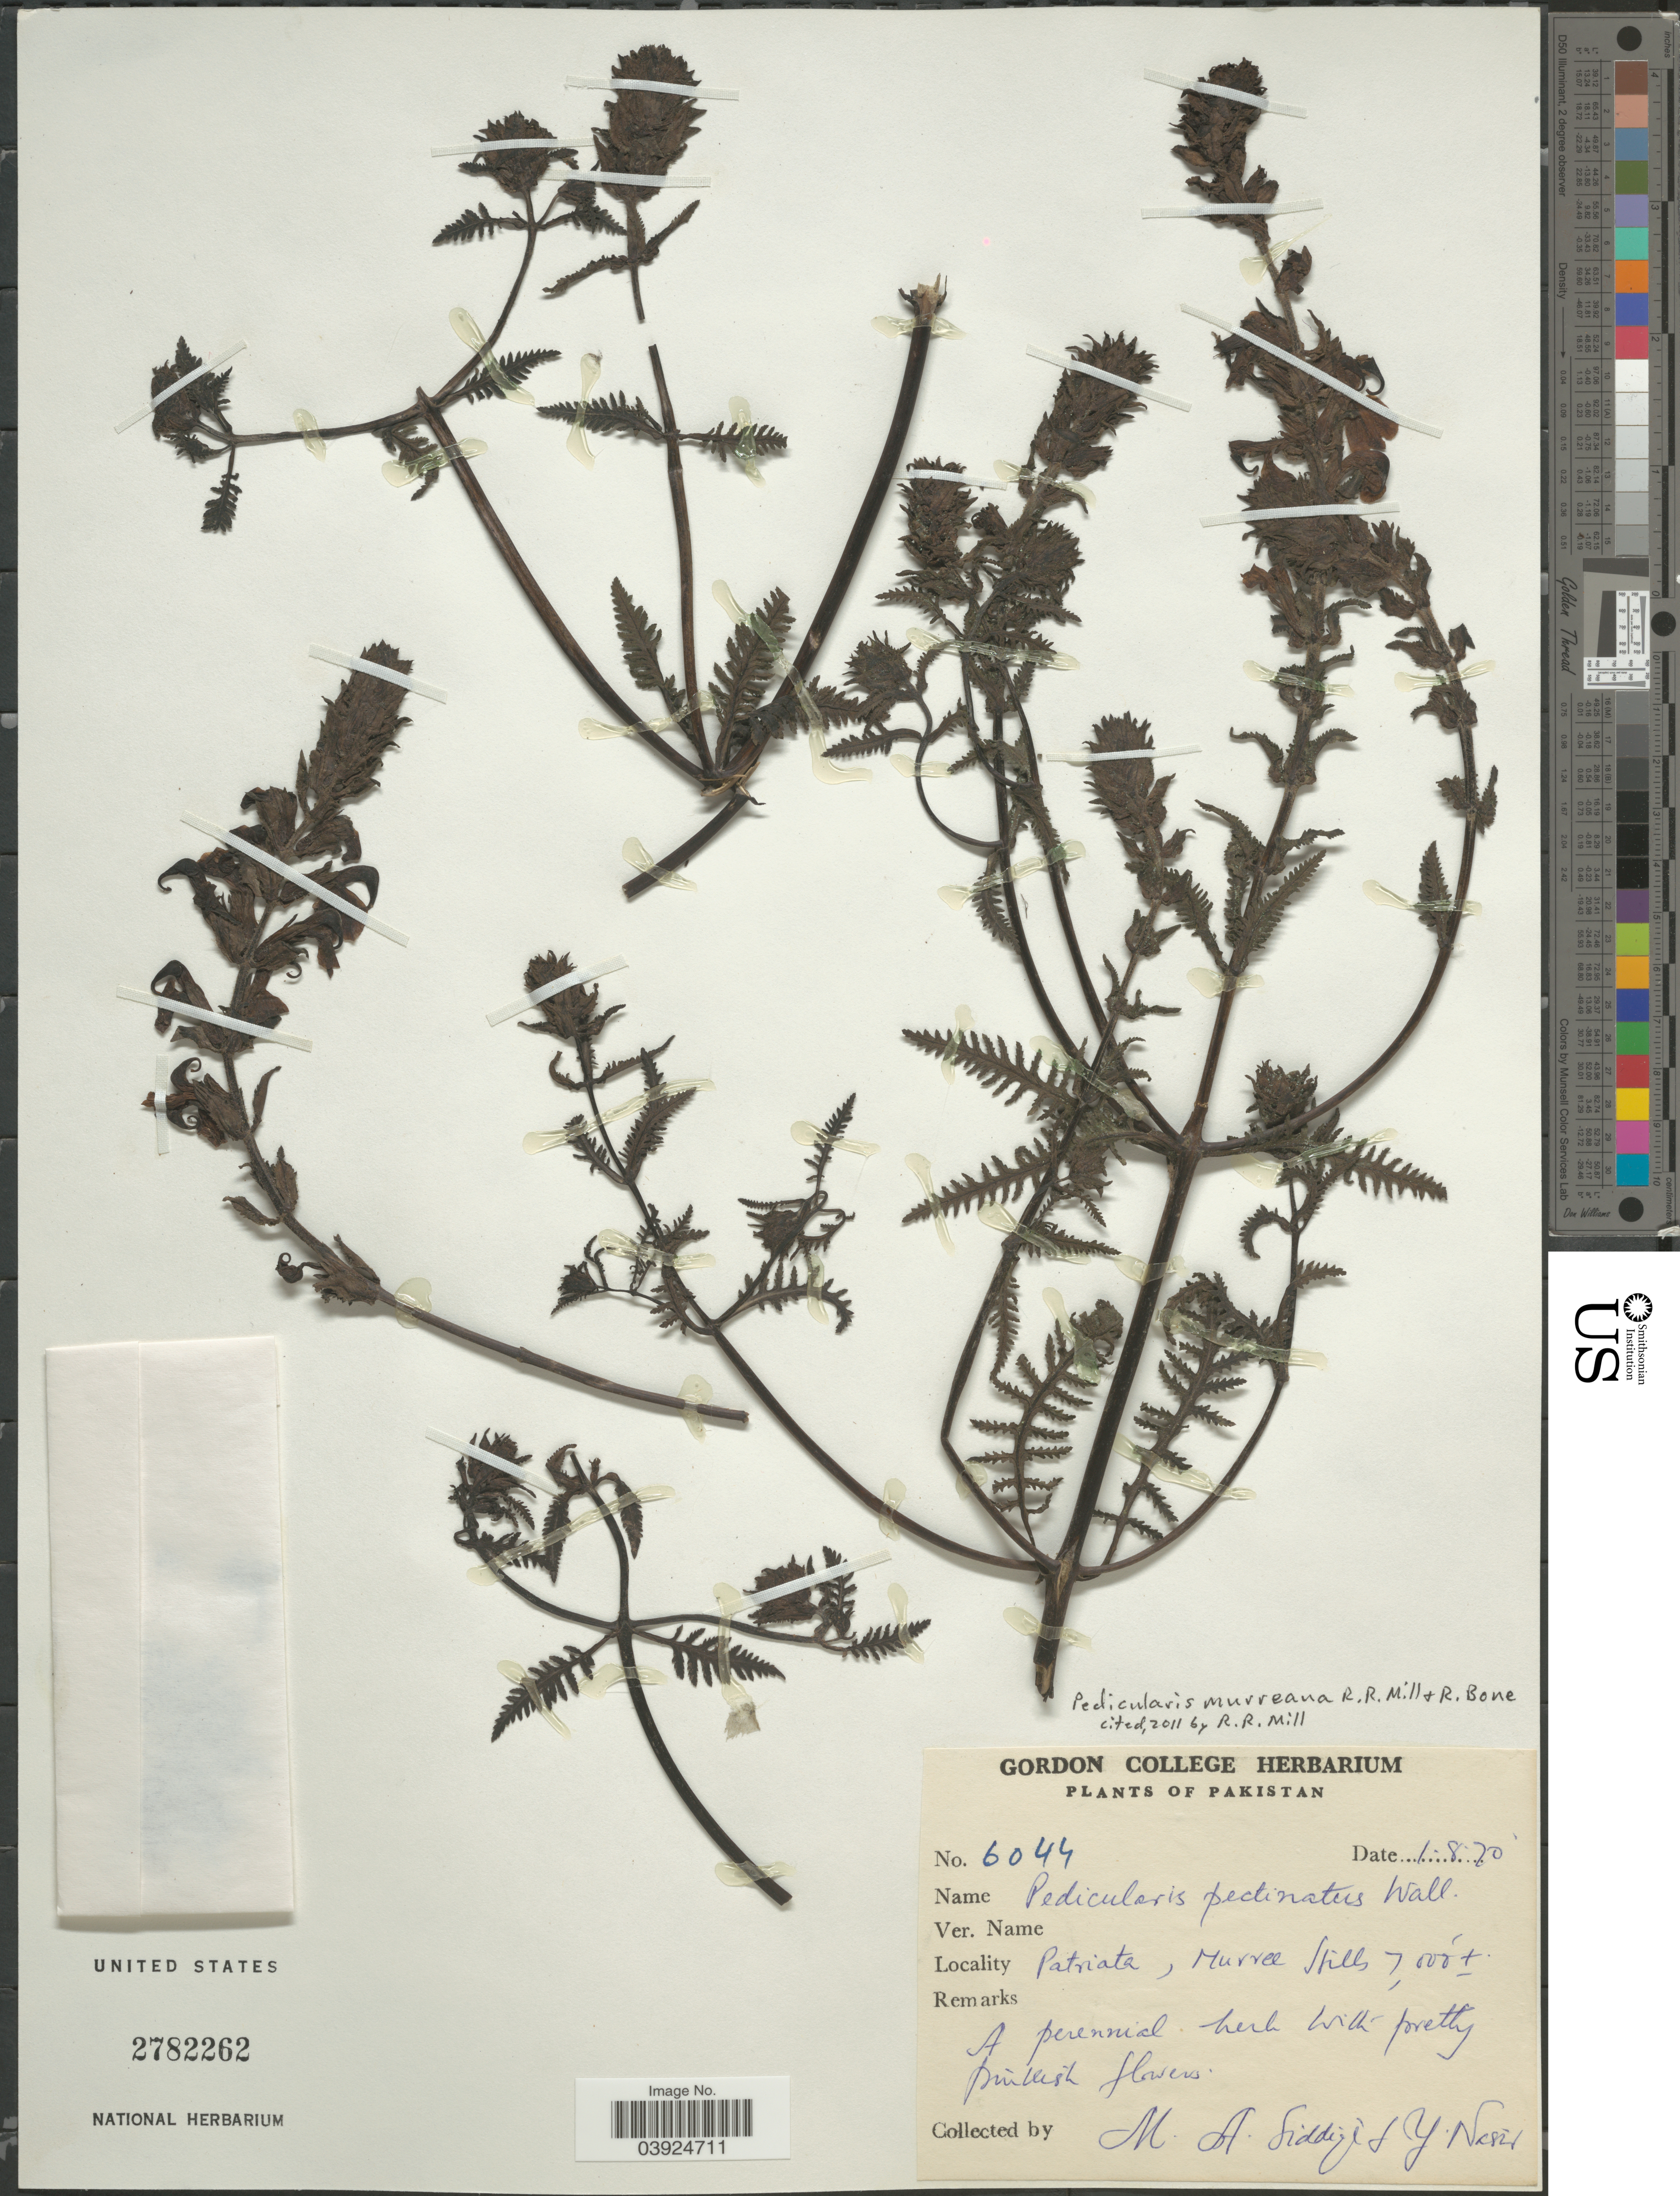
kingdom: Plantae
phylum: Tracheophyta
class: Magnoliopsida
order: Lamiales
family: Orobanchaceae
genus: Pedicularis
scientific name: Pedicularis murreeana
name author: R.R. Mill & Bone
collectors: M. Siddiqi & Y. Nasir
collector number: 6044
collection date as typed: Transcribed d/m/y: 1/8/70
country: Pakistan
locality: Patriata, Murree Hills.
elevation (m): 2134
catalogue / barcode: US 2782262